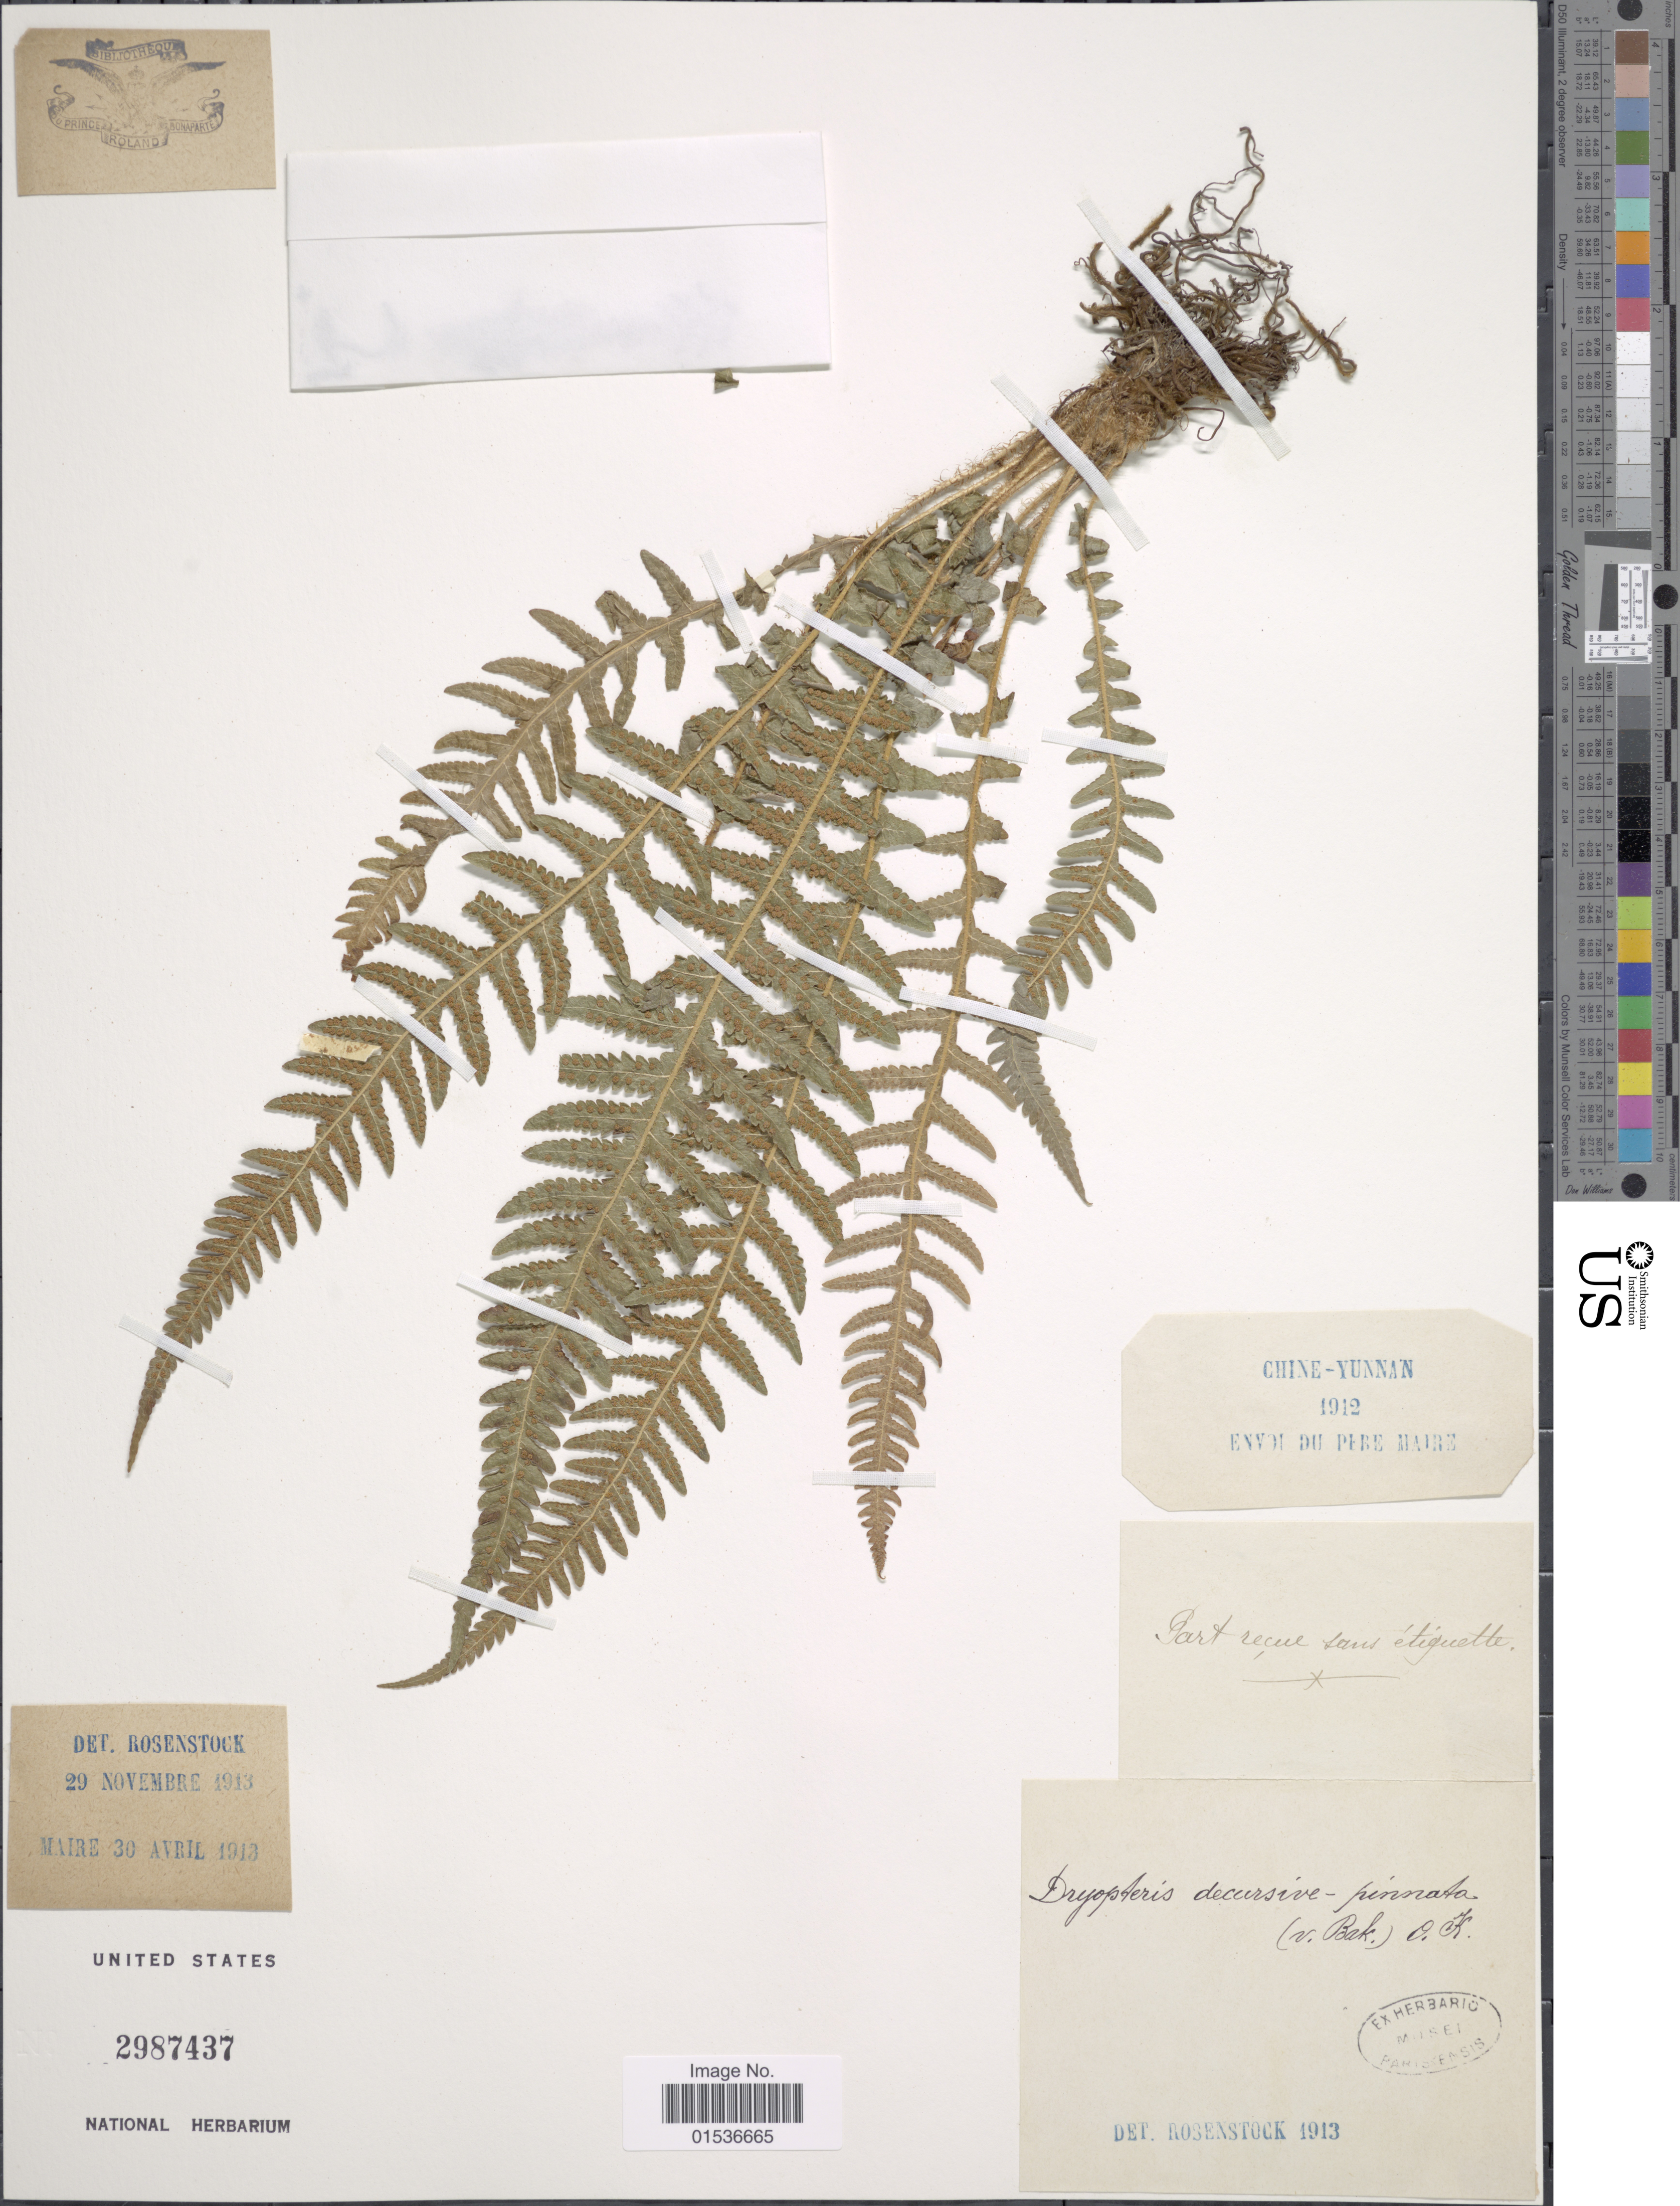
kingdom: Plantae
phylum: Tracheophyta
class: Polypodiopsida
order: Polypodiales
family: Thelypteridaceae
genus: Phegopteris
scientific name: Phegopteris decursivepinnata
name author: (H.C. Hall) Fée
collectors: ex herb. Mus. Paraensis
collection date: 1912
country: China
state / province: Yunnan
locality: Chine-Yunnan, Env [illegible text] du Pere Maire. [interpreted]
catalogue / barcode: US 2987437